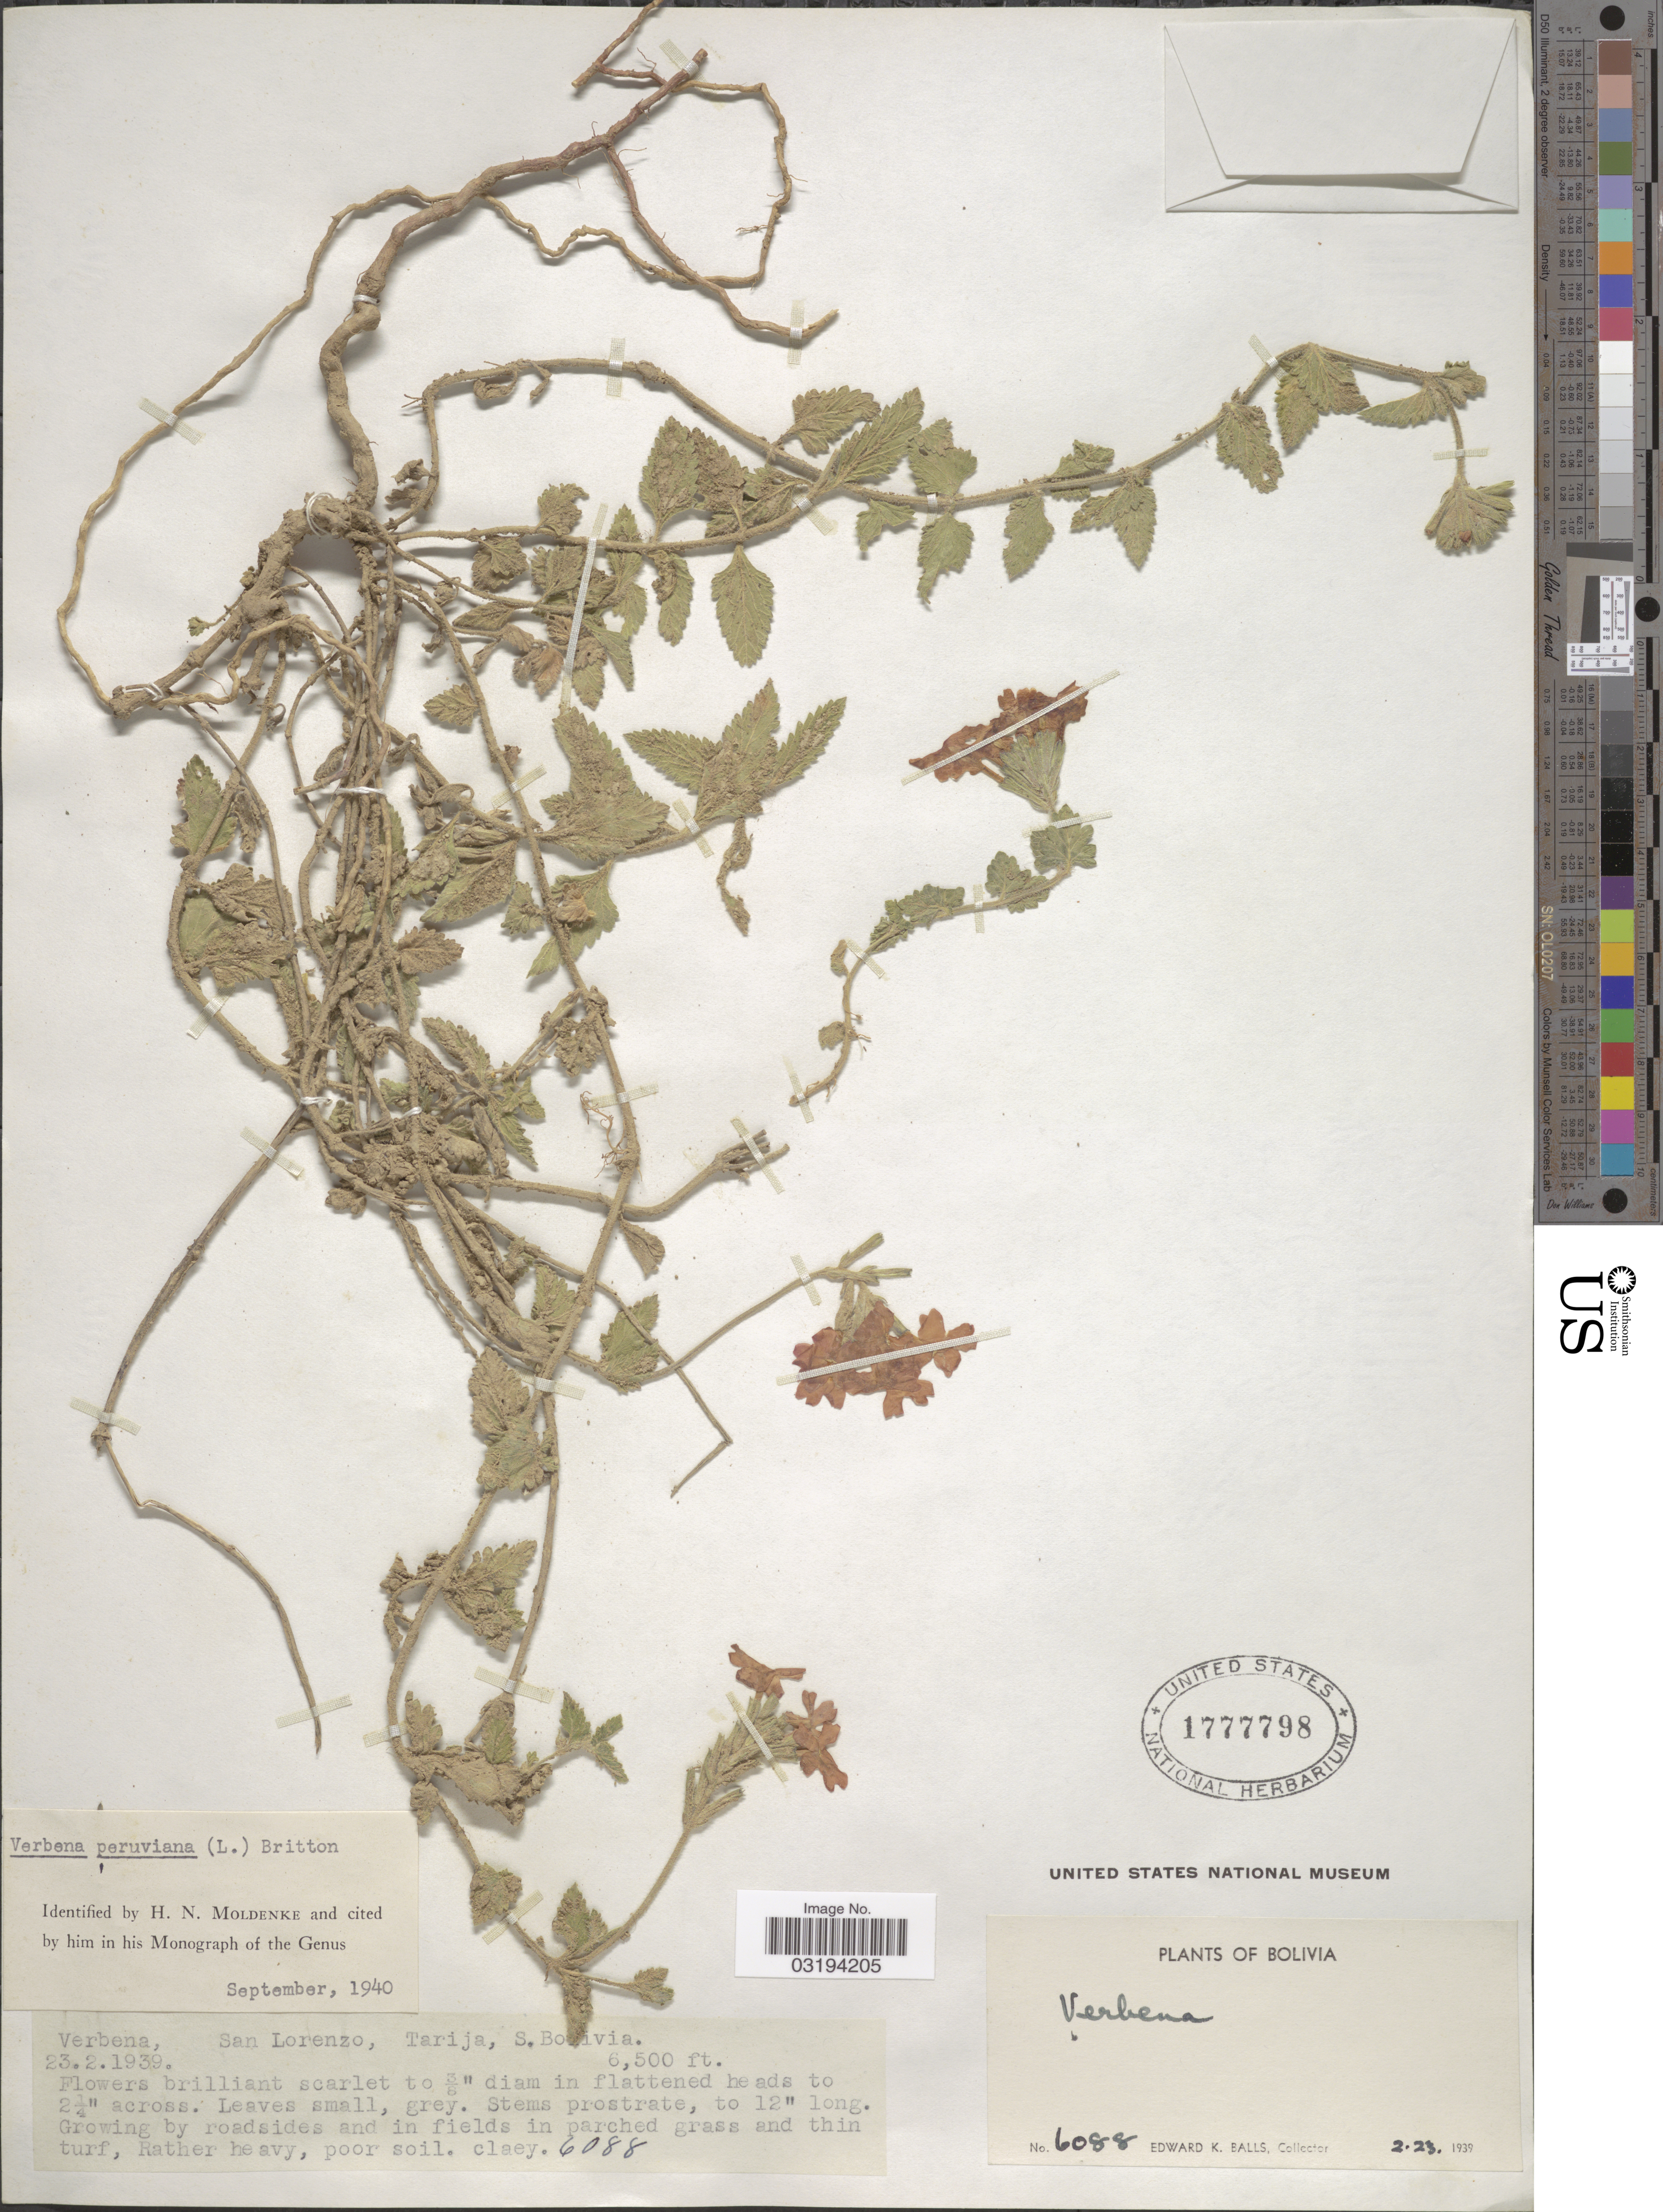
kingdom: Plantae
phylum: Tracheophyta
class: Magnoliopsida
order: Lamiales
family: Verbenaceae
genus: Verbena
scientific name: Verbena peruviana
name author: (L.) Britton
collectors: E. K. Balls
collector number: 6088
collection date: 1939-02-23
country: Bolivia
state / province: Tarija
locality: San Lorenzo.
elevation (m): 1981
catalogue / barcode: US 1777798